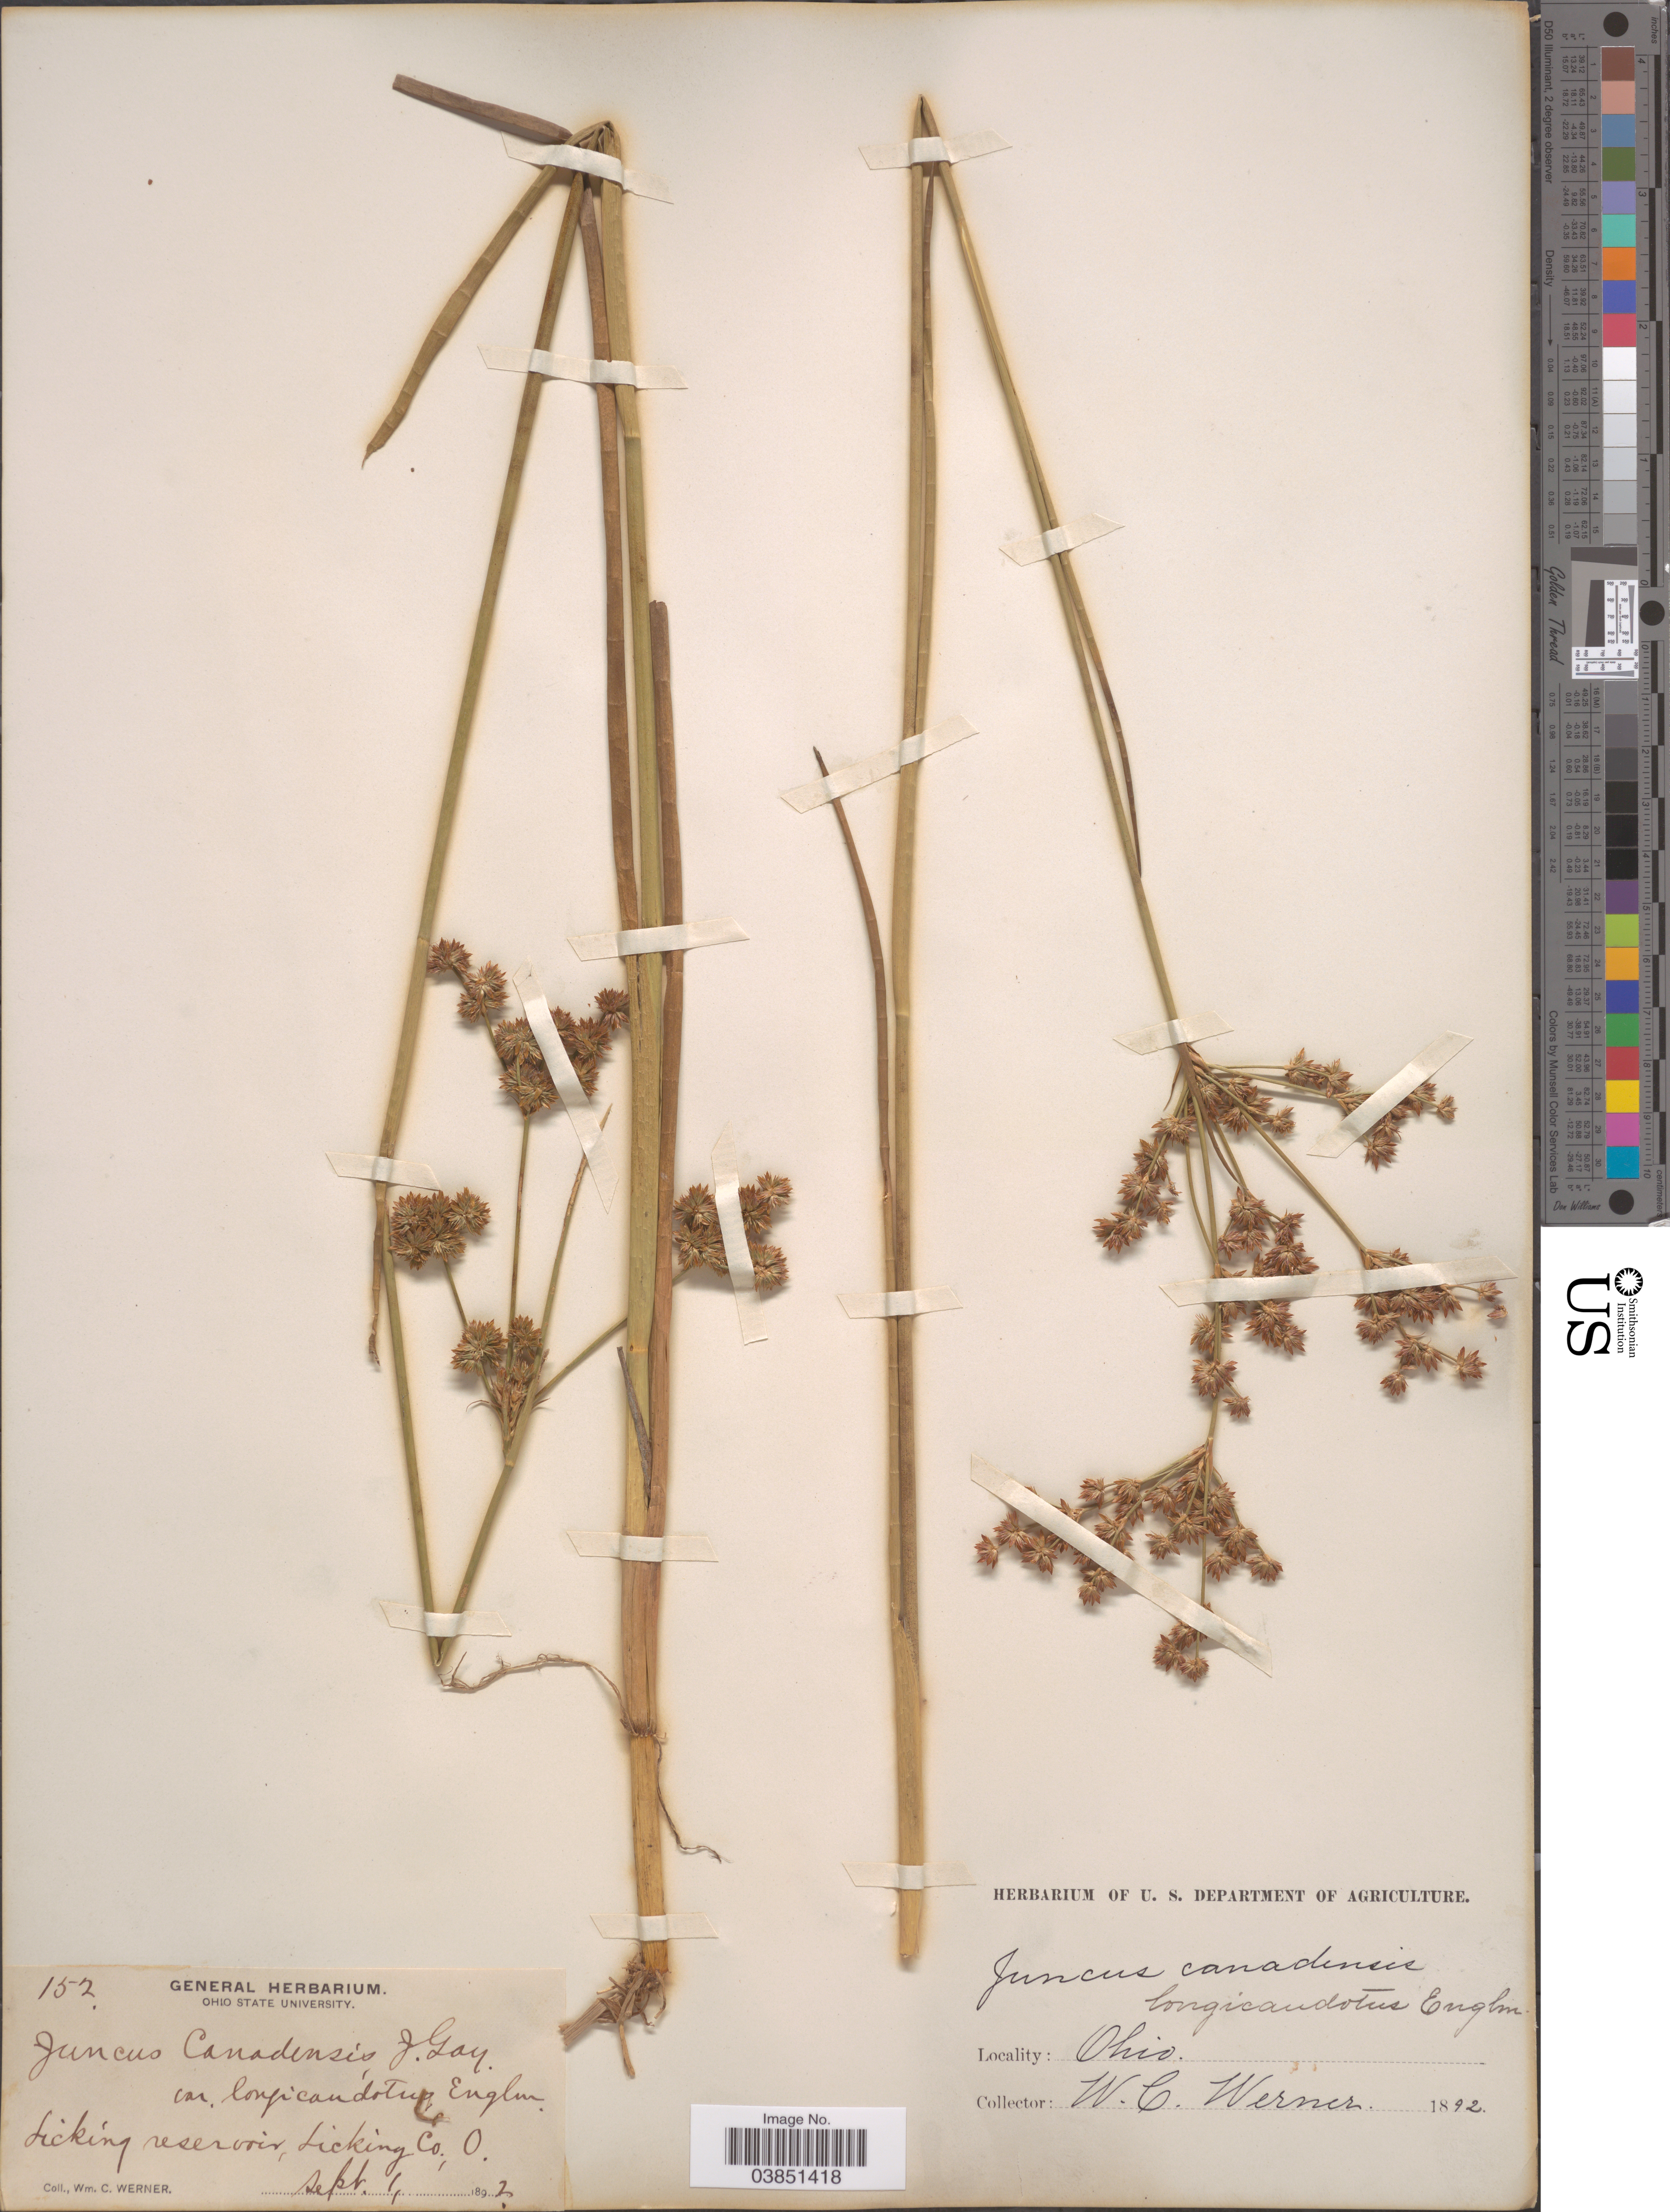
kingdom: Plantae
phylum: Tracheophyta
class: Liliopsida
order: Poales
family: Juncaceae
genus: Juncus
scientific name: Juncus canadensis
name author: J. Gay ex Laharpe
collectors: W. Werner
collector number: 152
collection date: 1892-09-01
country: United States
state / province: Ohio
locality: Licking reservoir, Licking Co.